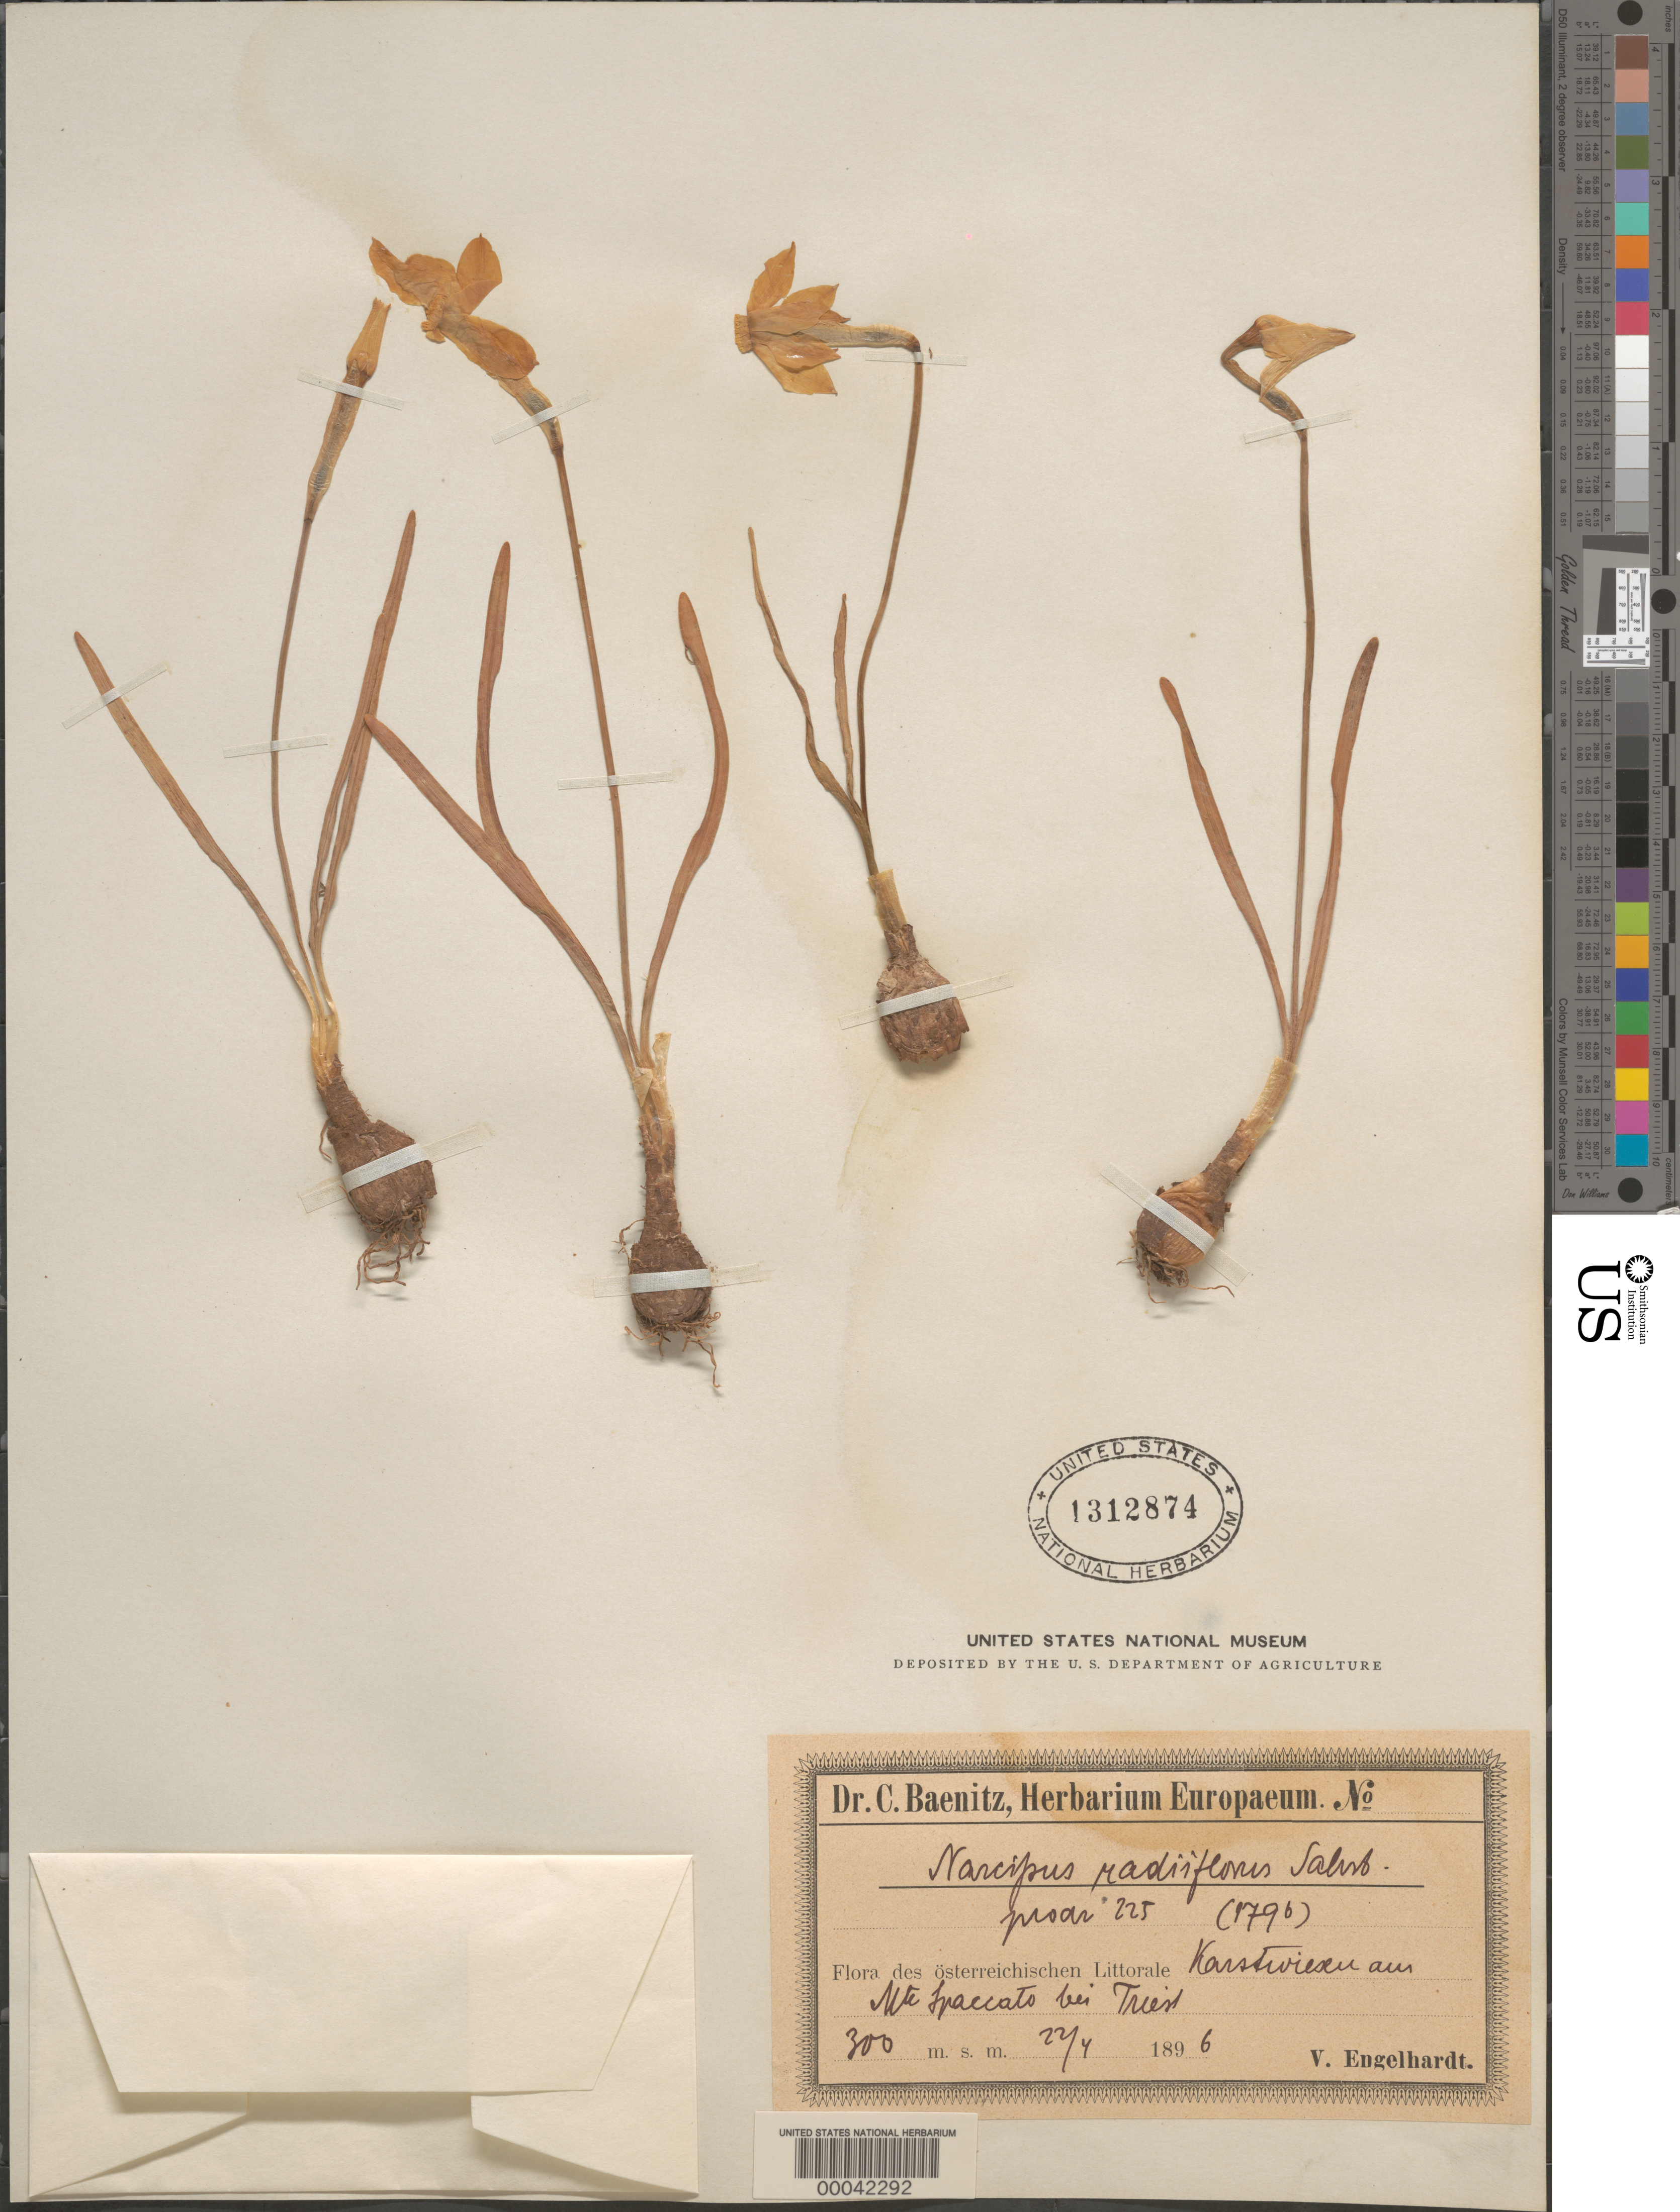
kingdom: Plantae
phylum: Tracheophyta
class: Liliopsida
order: Asparagales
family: Amaryllidaceae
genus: Narcissus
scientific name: Narcissus radiiflorus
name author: Salisb.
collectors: V. Engelhardt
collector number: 179b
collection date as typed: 22 Apr 1896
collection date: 1896-04-22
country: Italy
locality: Karstwiesen, mt. tpaaccato, near trieste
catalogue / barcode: US 1312874